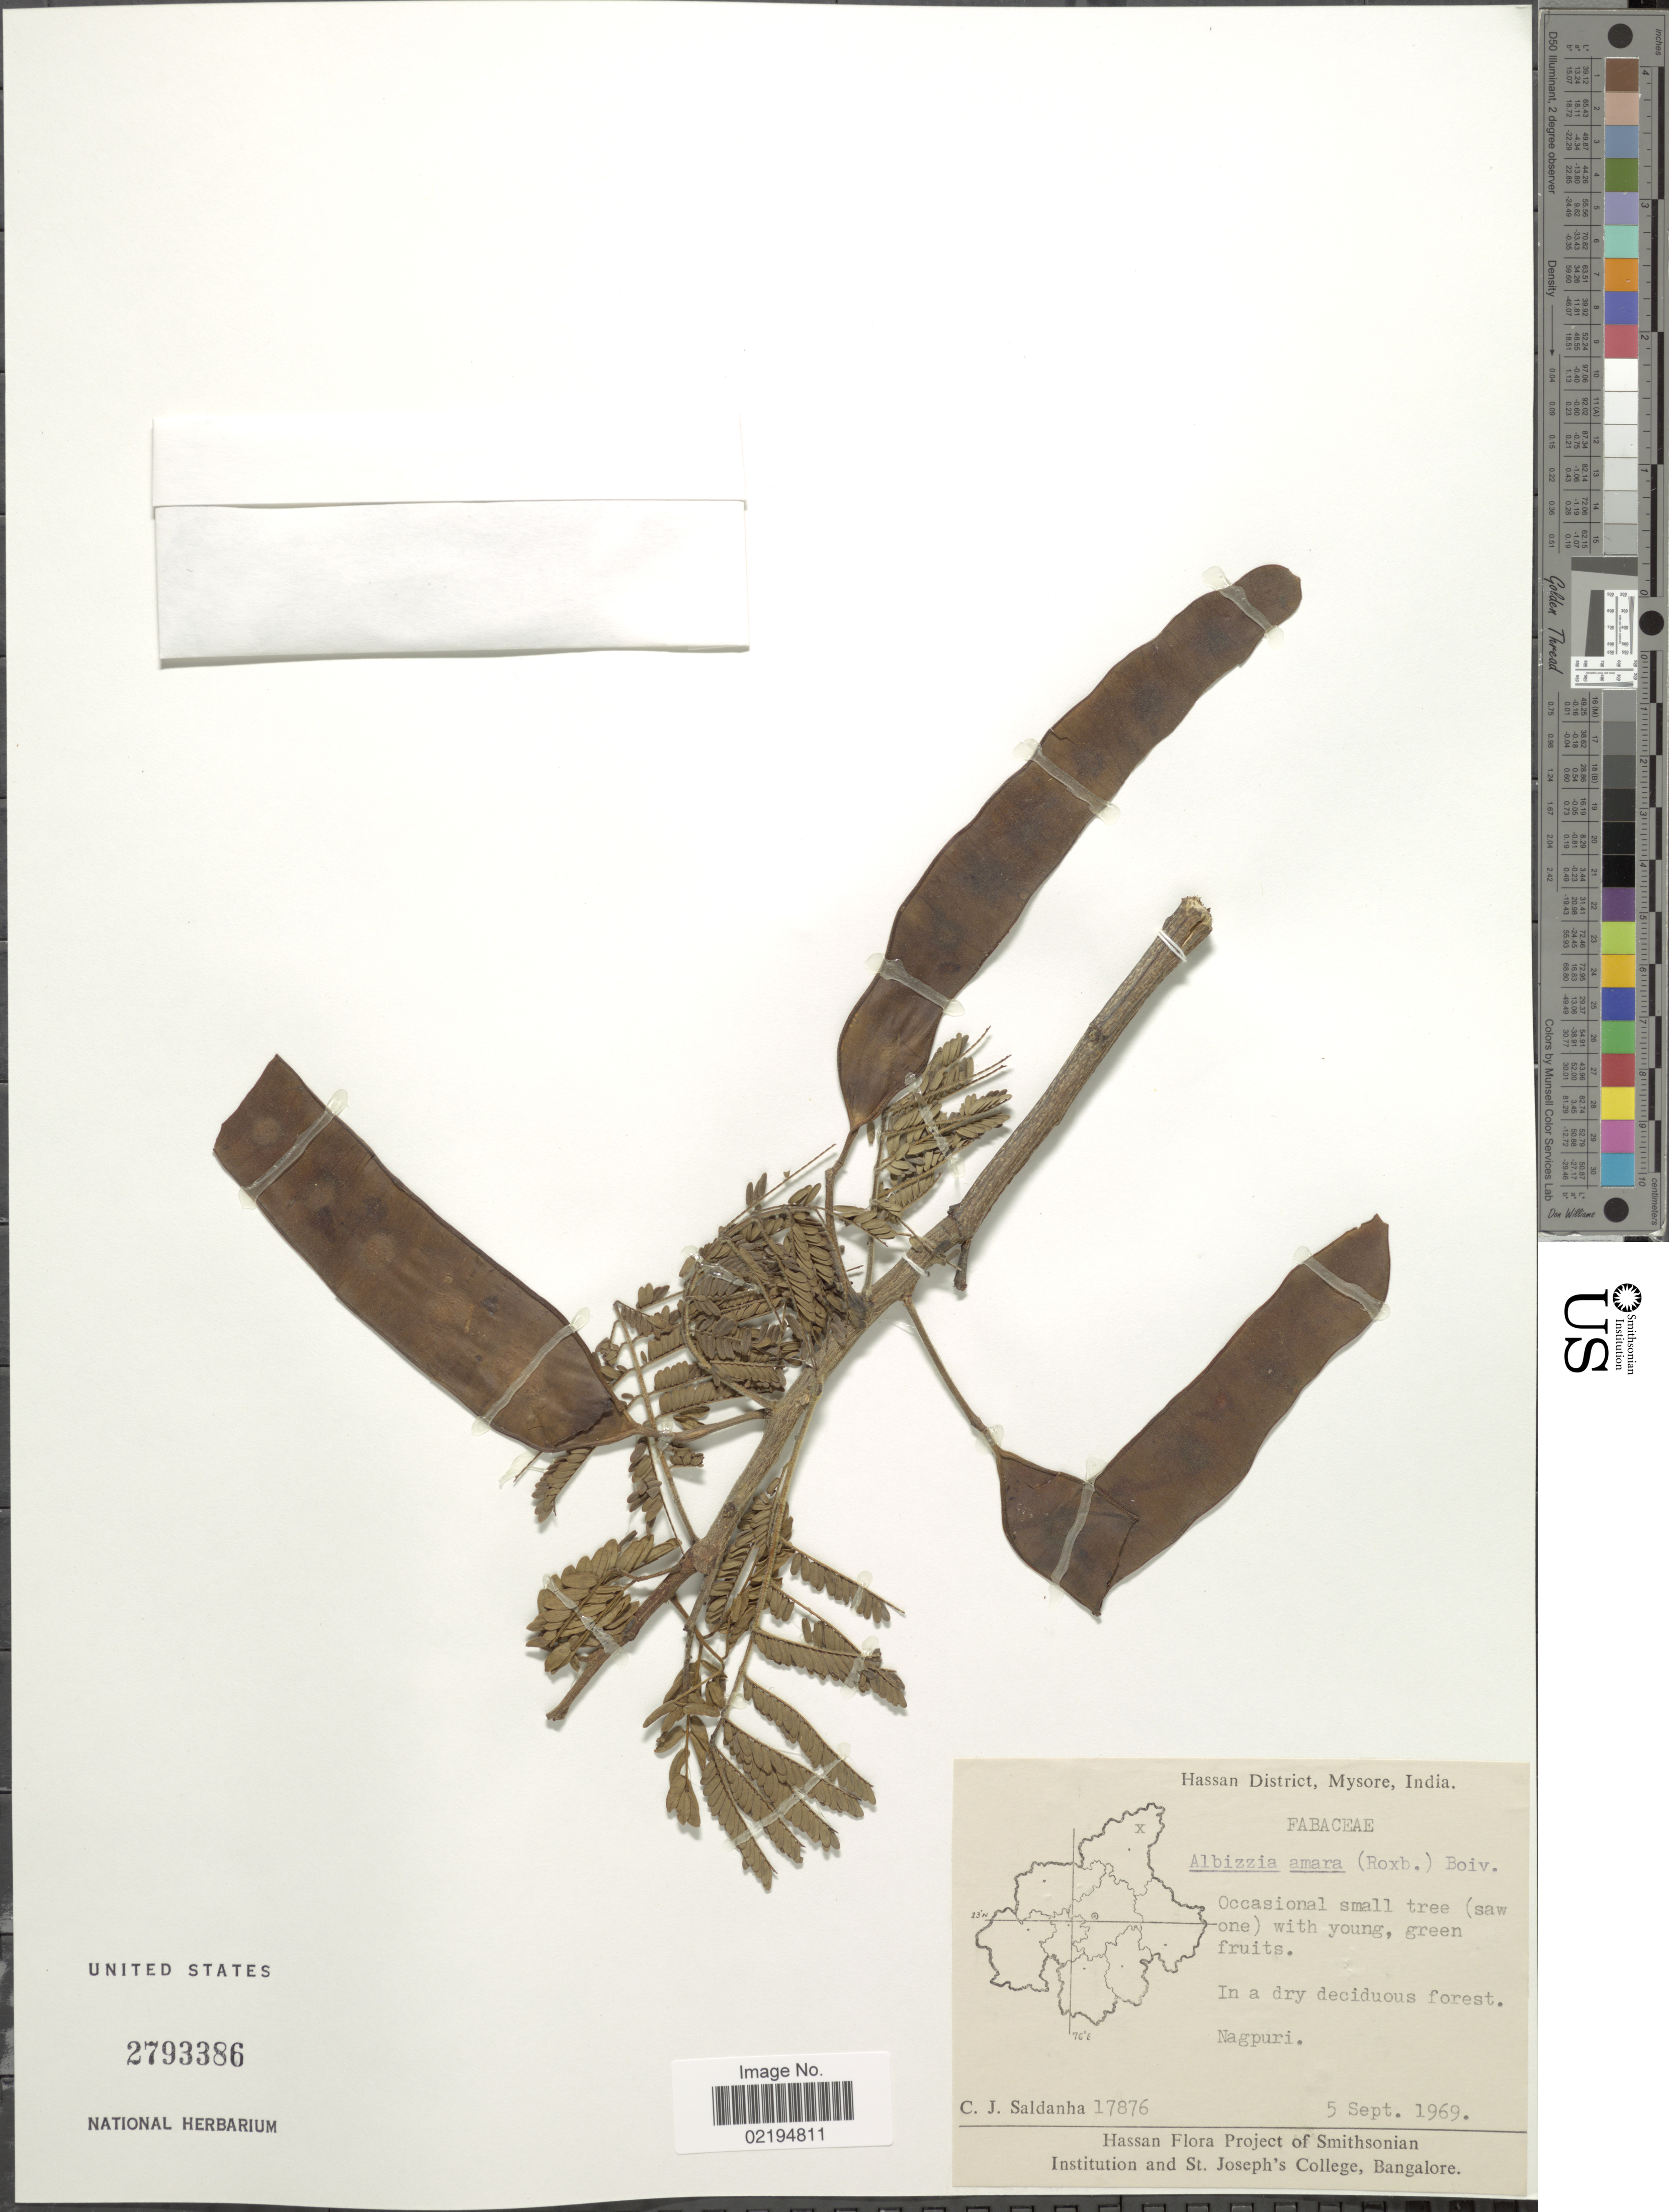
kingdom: Plantae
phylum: Tracheophyta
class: Magnoliopsida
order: Fabales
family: Fabaceae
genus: Albizia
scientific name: Albizia amara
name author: (Roxb.) Boivin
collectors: C. J. Saldanha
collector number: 17876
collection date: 1969-09-05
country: India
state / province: Karnataka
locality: Hassan District, Mysore, Nagpuri.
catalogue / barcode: US 2793386